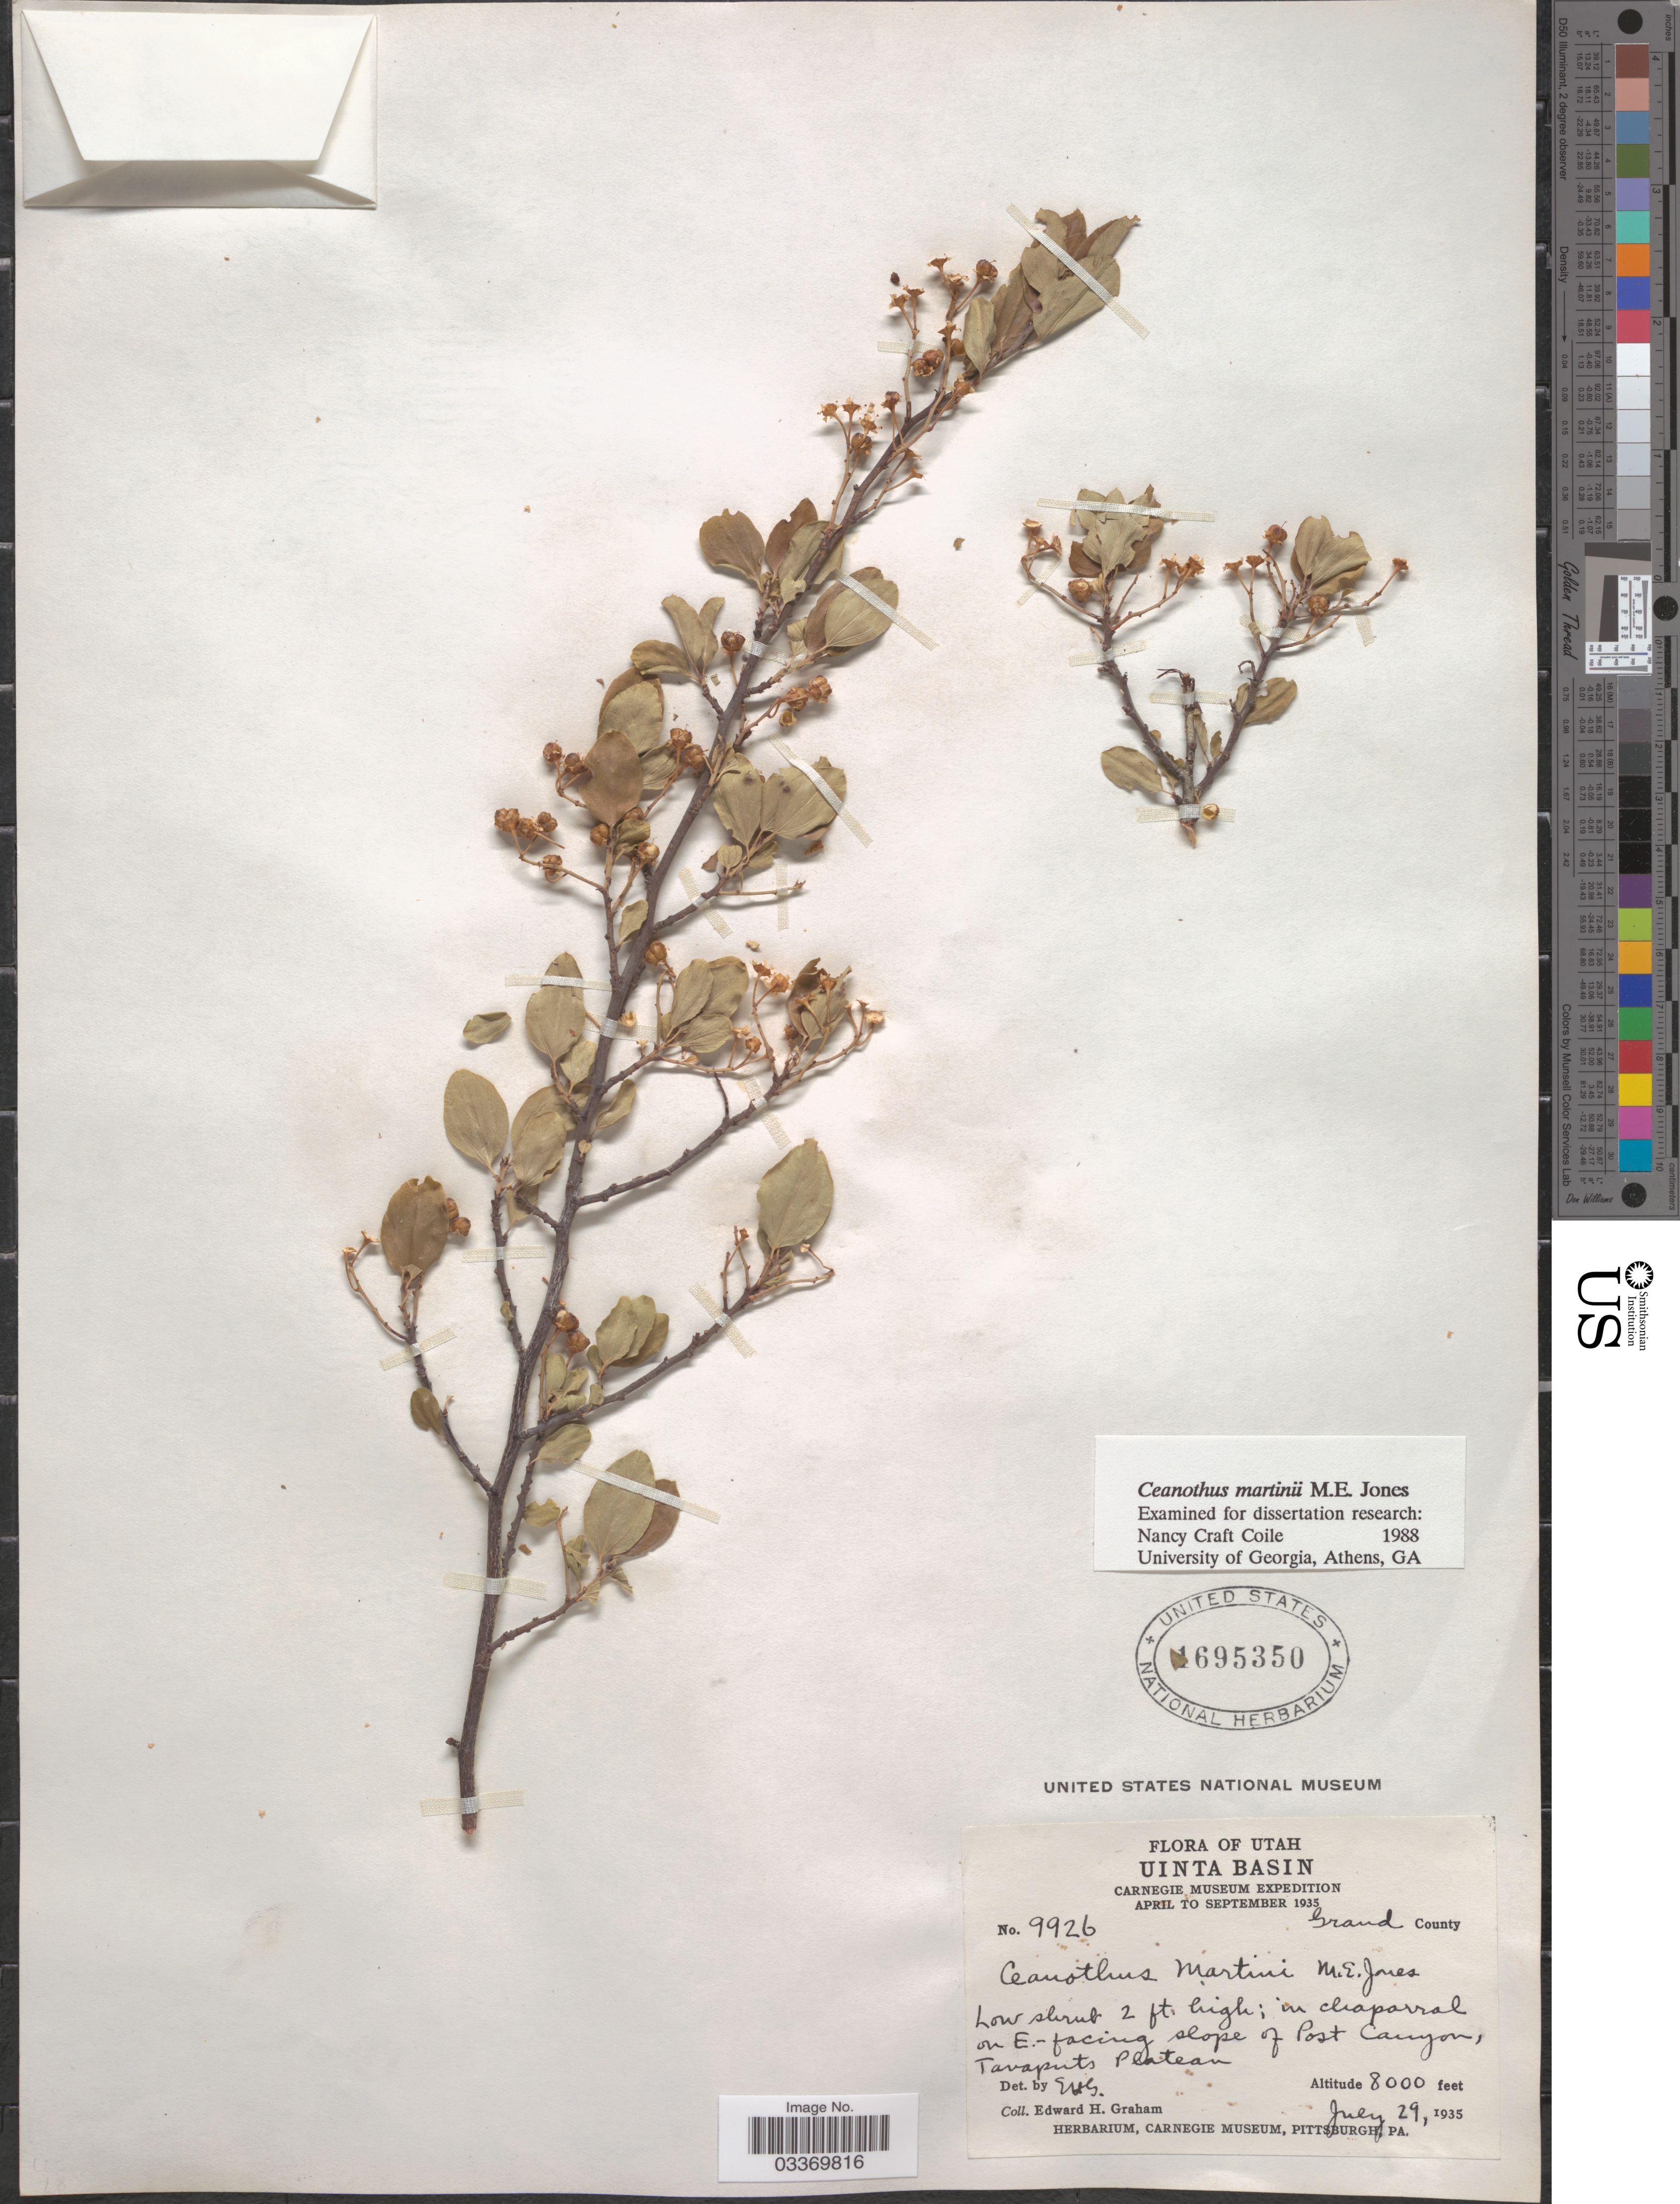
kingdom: Plantae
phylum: Tracheophyta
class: Magnoliopsida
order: Rosales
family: Rhamnaceae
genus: Ceanothus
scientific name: Ceanothus martini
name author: M.E. Jones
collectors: E. H. Graham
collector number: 9926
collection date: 1935-07-29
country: United States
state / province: Utah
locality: Uinta Basin. Grand County. E.-facing slope of Post Canyon, Tavaputs Plateau.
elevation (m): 2438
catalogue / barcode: US 1695350